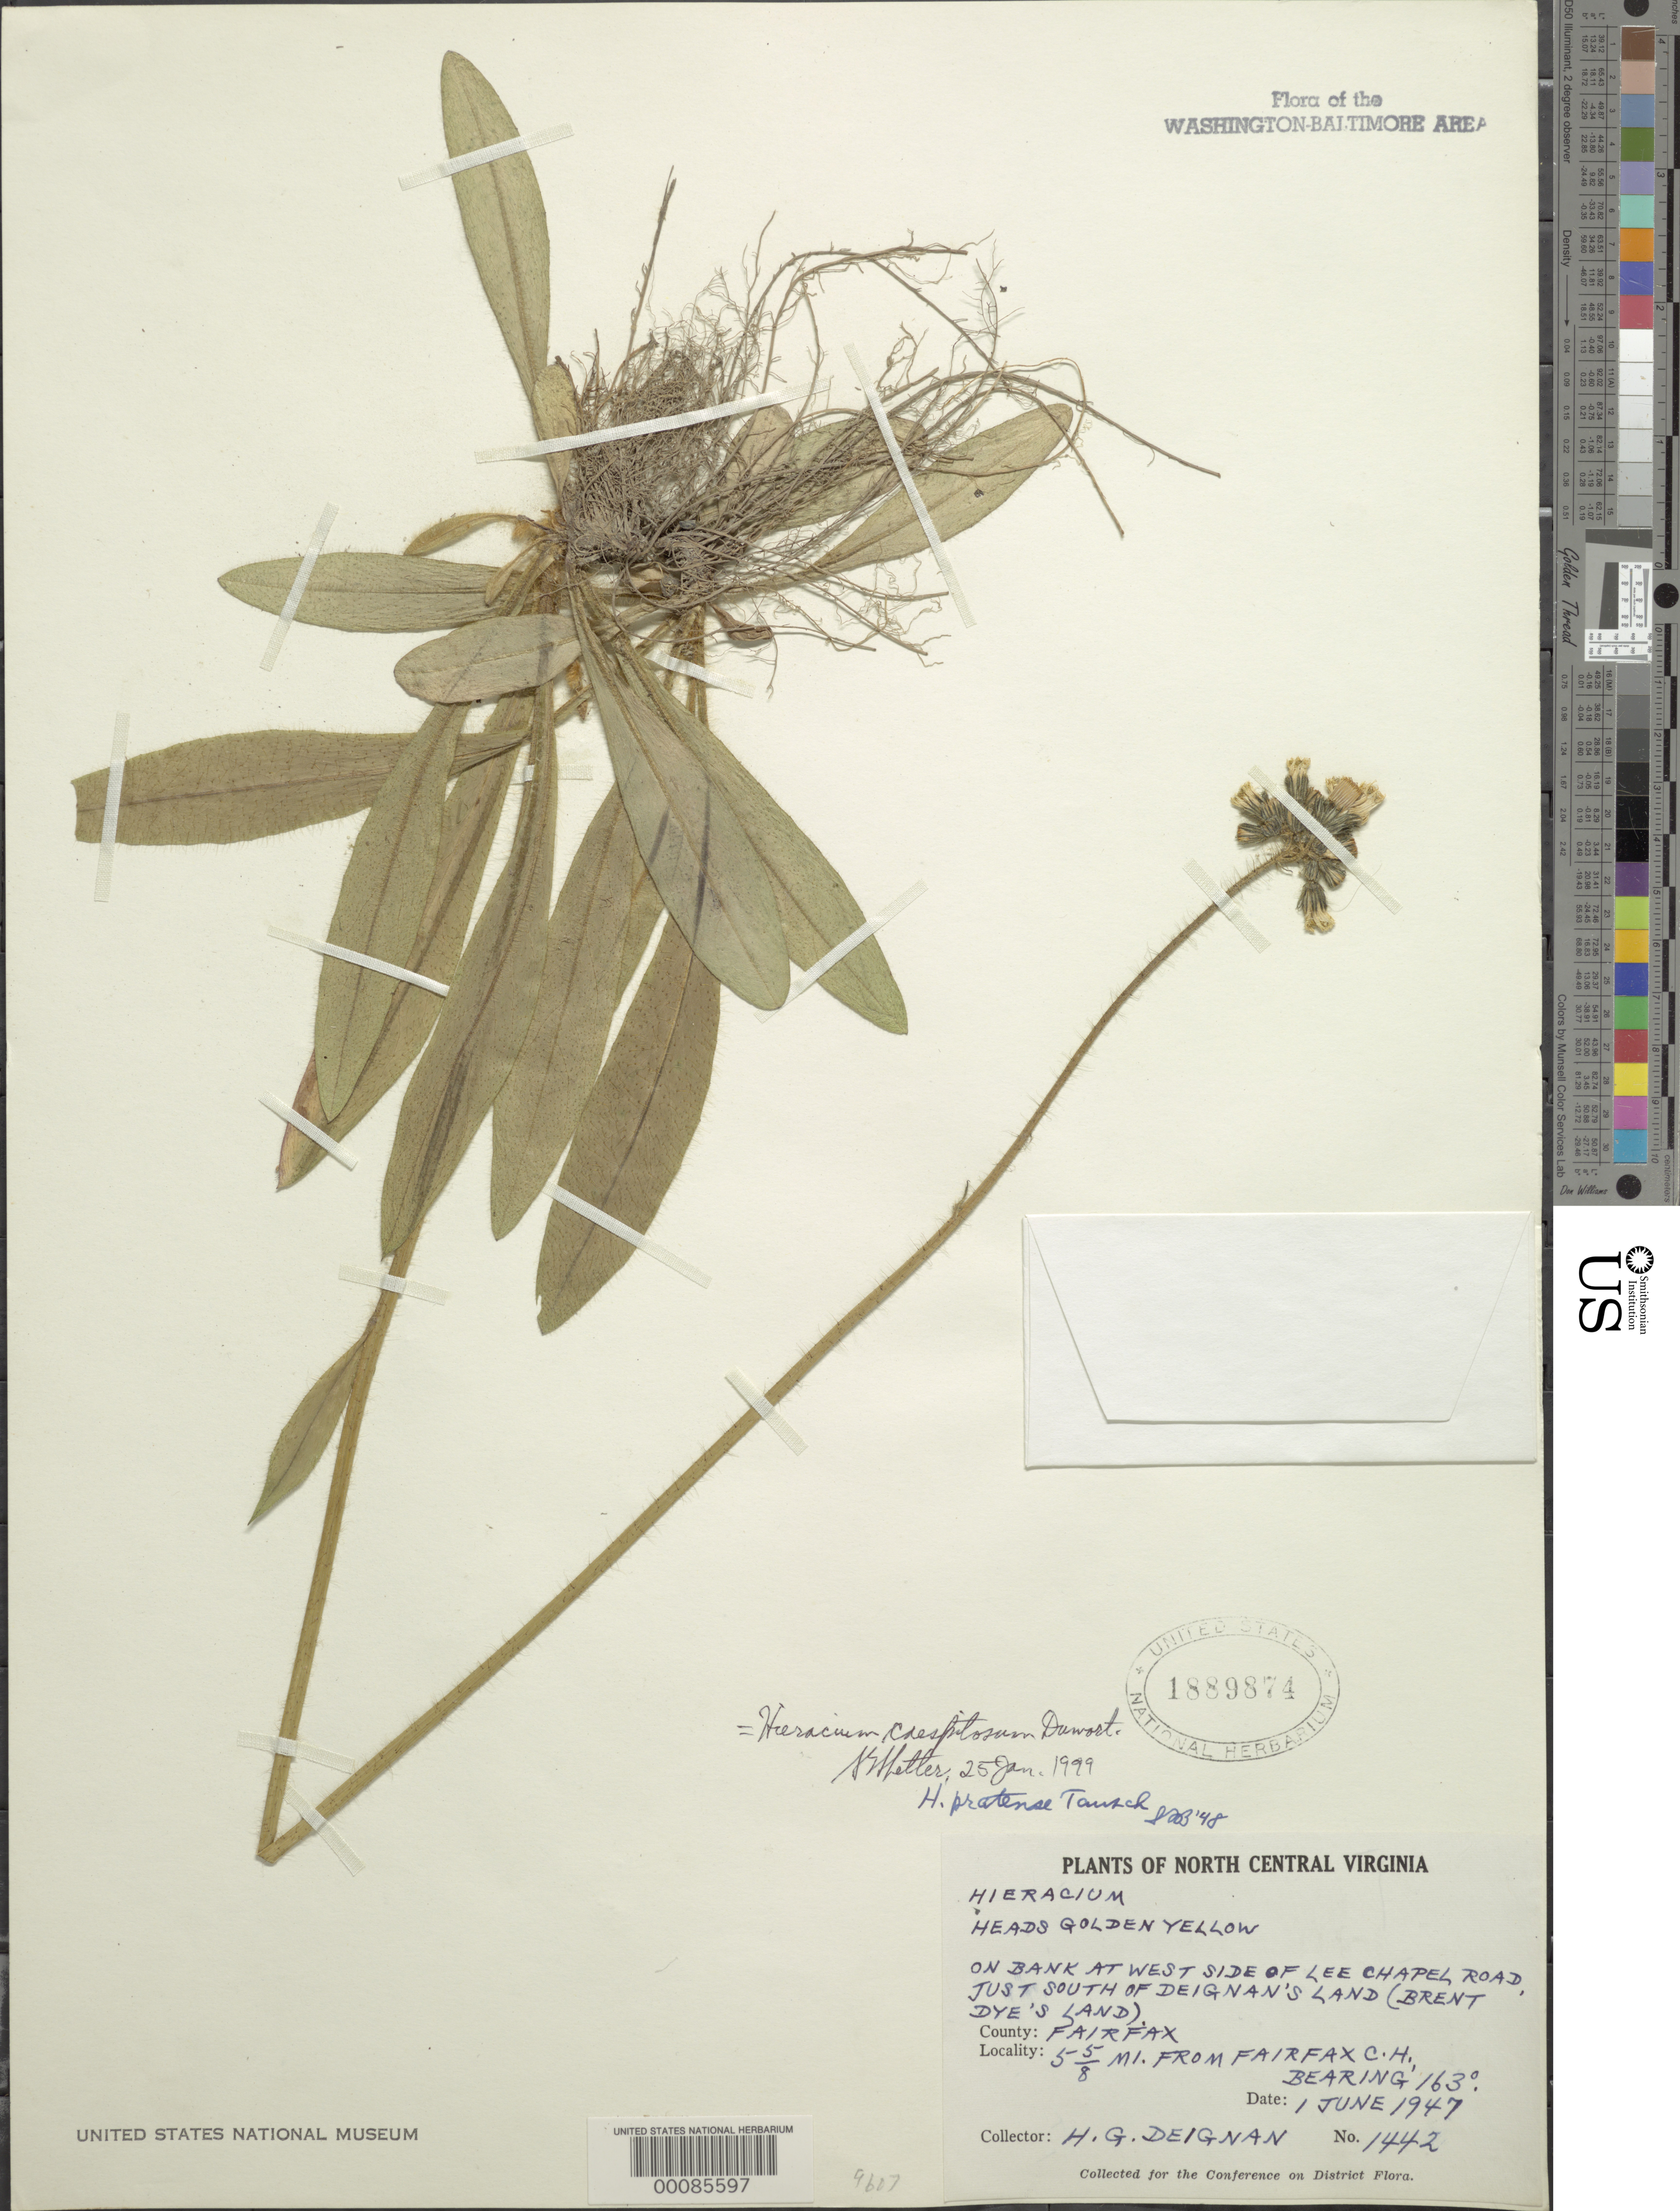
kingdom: Plantae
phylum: Tracheophyta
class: Magnoliopsida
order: Asterales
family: Asteraceae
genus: Pilosella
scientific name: Pilosella caespitosa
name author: (Dumort.) P. D. Sell & C. West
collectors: H. Deignan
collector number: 1442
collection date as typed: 01 Jun 1947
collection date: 1947-06-01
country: United States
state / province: Virginia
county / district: Fairfax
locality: Lee Chapel Road south of Deignans Land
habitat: Bank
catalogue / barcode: US 1889874